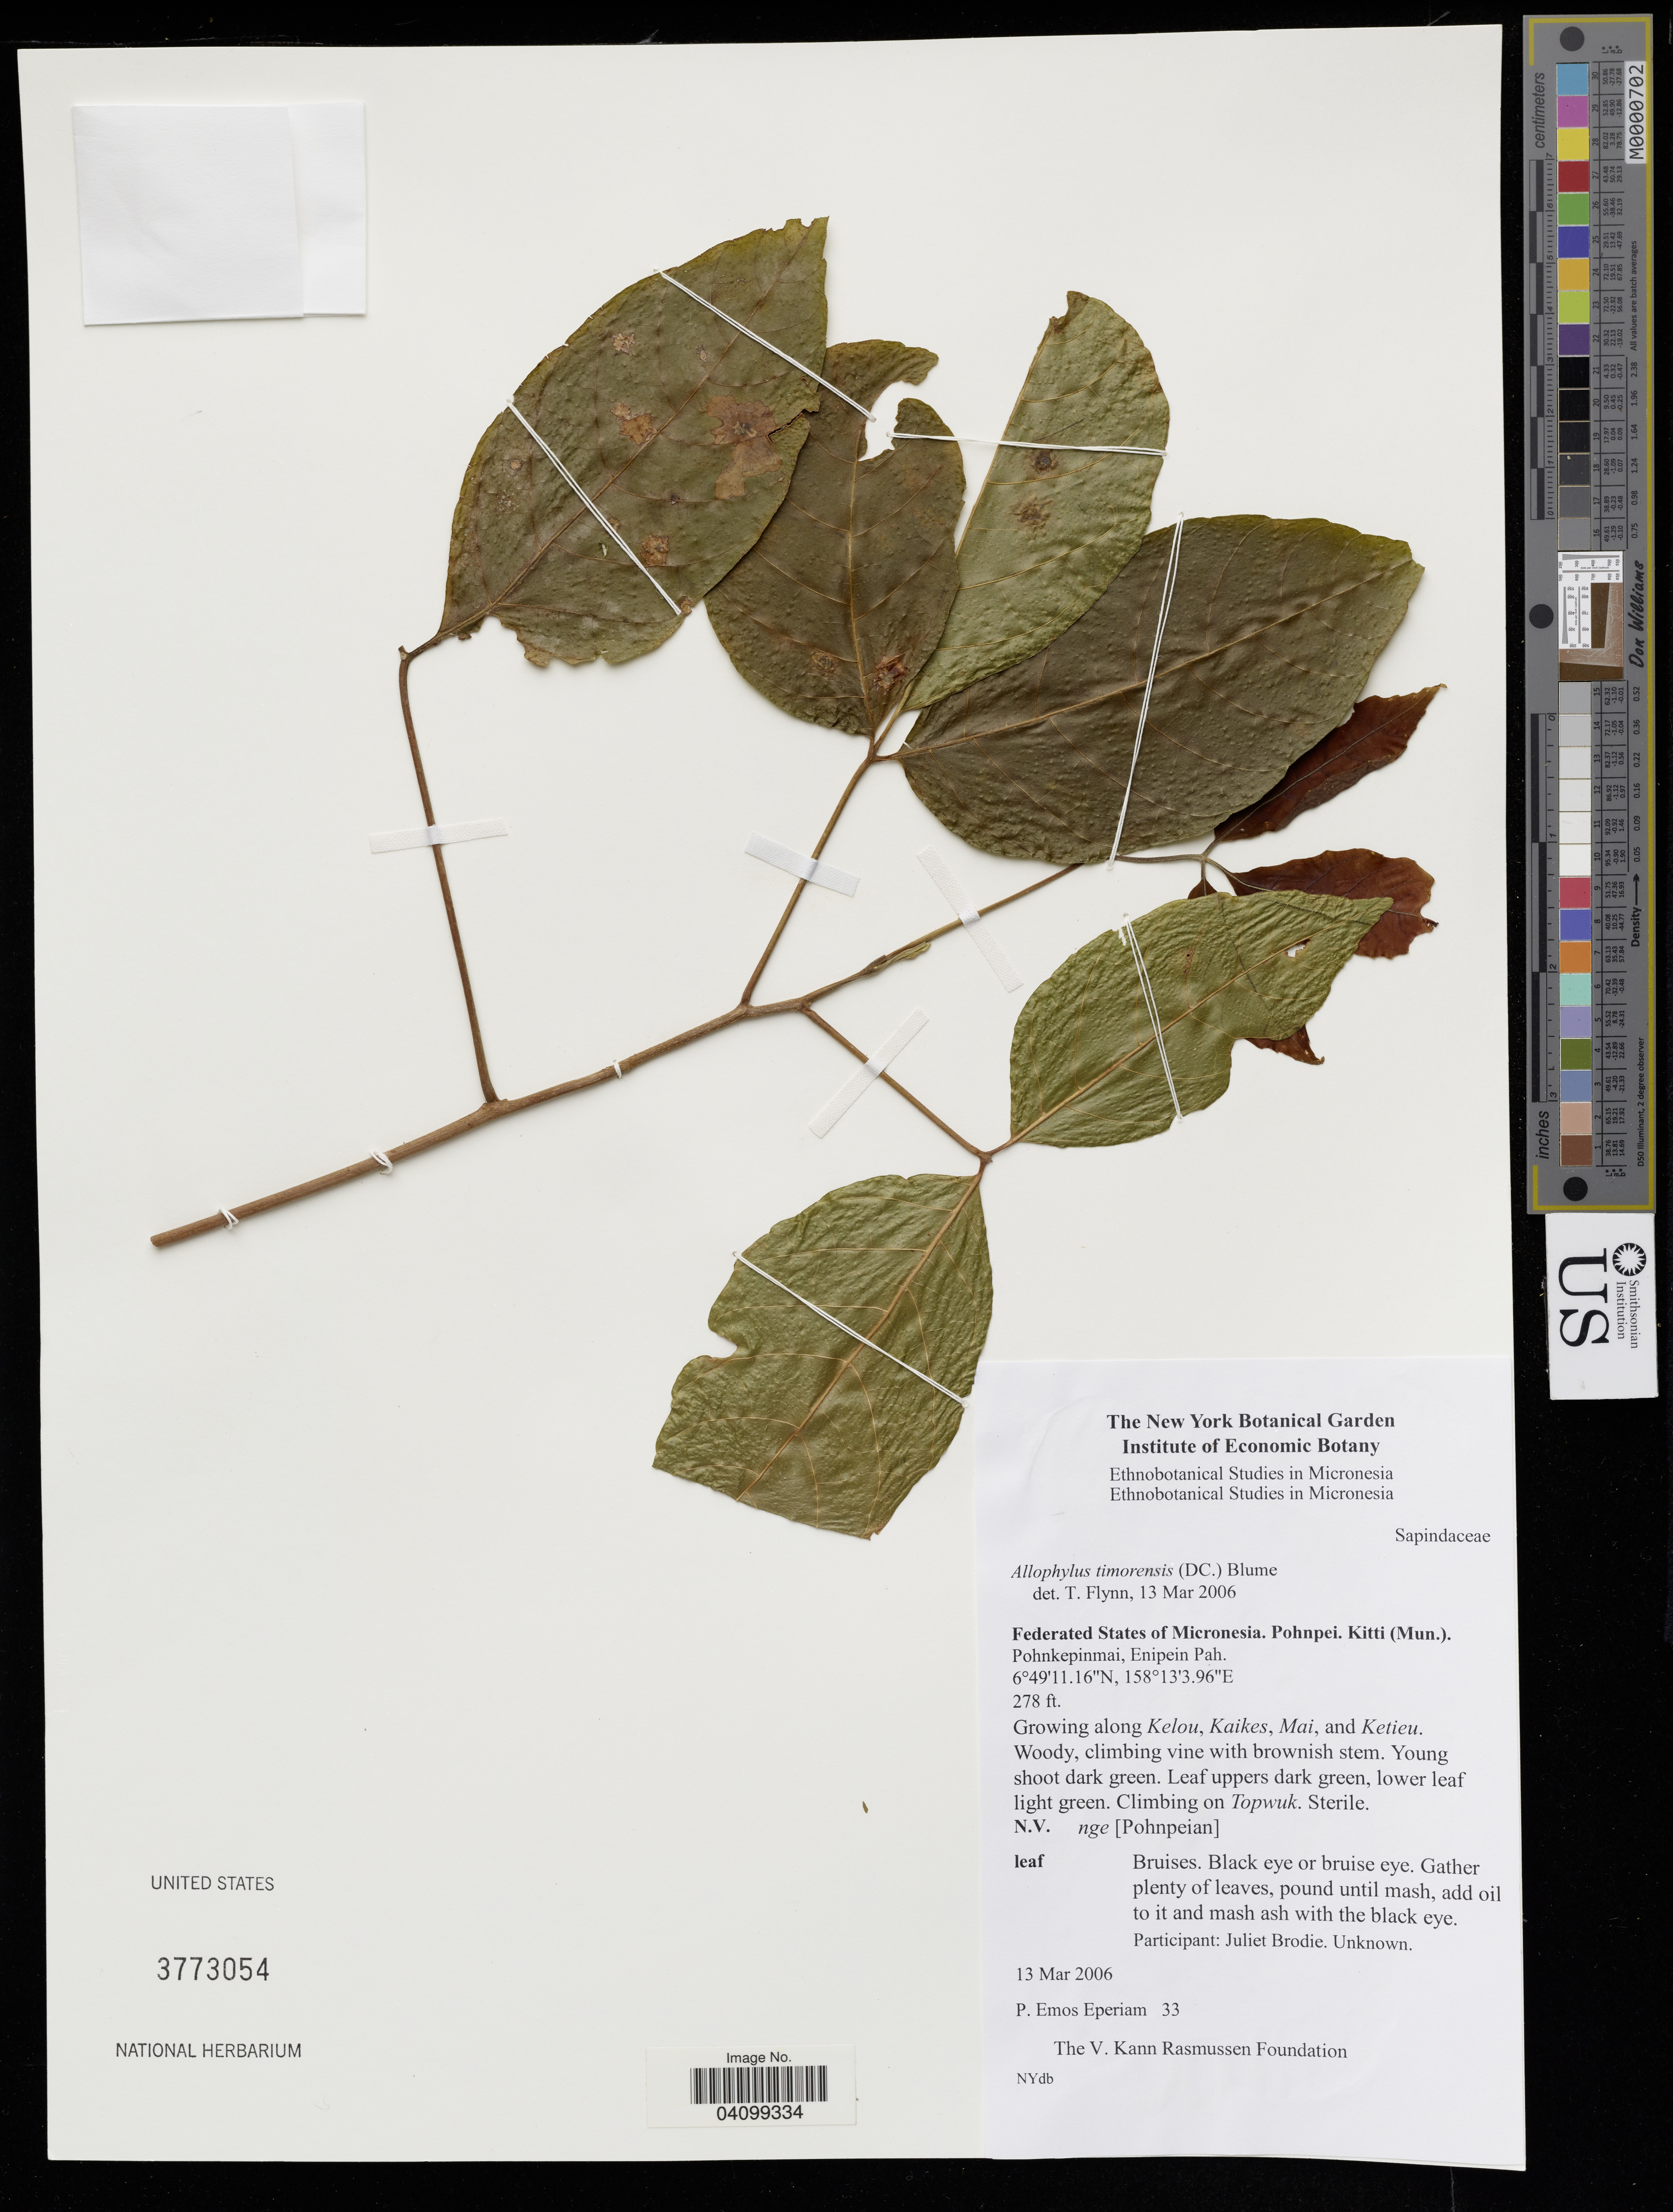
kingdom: Plantae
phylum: Tracheophyta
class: Magnoliopsida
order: Sapindales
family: Sapindaceae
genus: Allophylus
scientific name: Allophylus timorensis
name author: (DC.) Blume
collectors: P. Eperiam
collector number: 33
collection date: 2006-03-13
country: Micronesia, Federated States of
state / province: Pohnpei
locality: Pohnkepinmai, Enipein Pah.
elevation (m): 85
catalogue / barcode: US 3773054